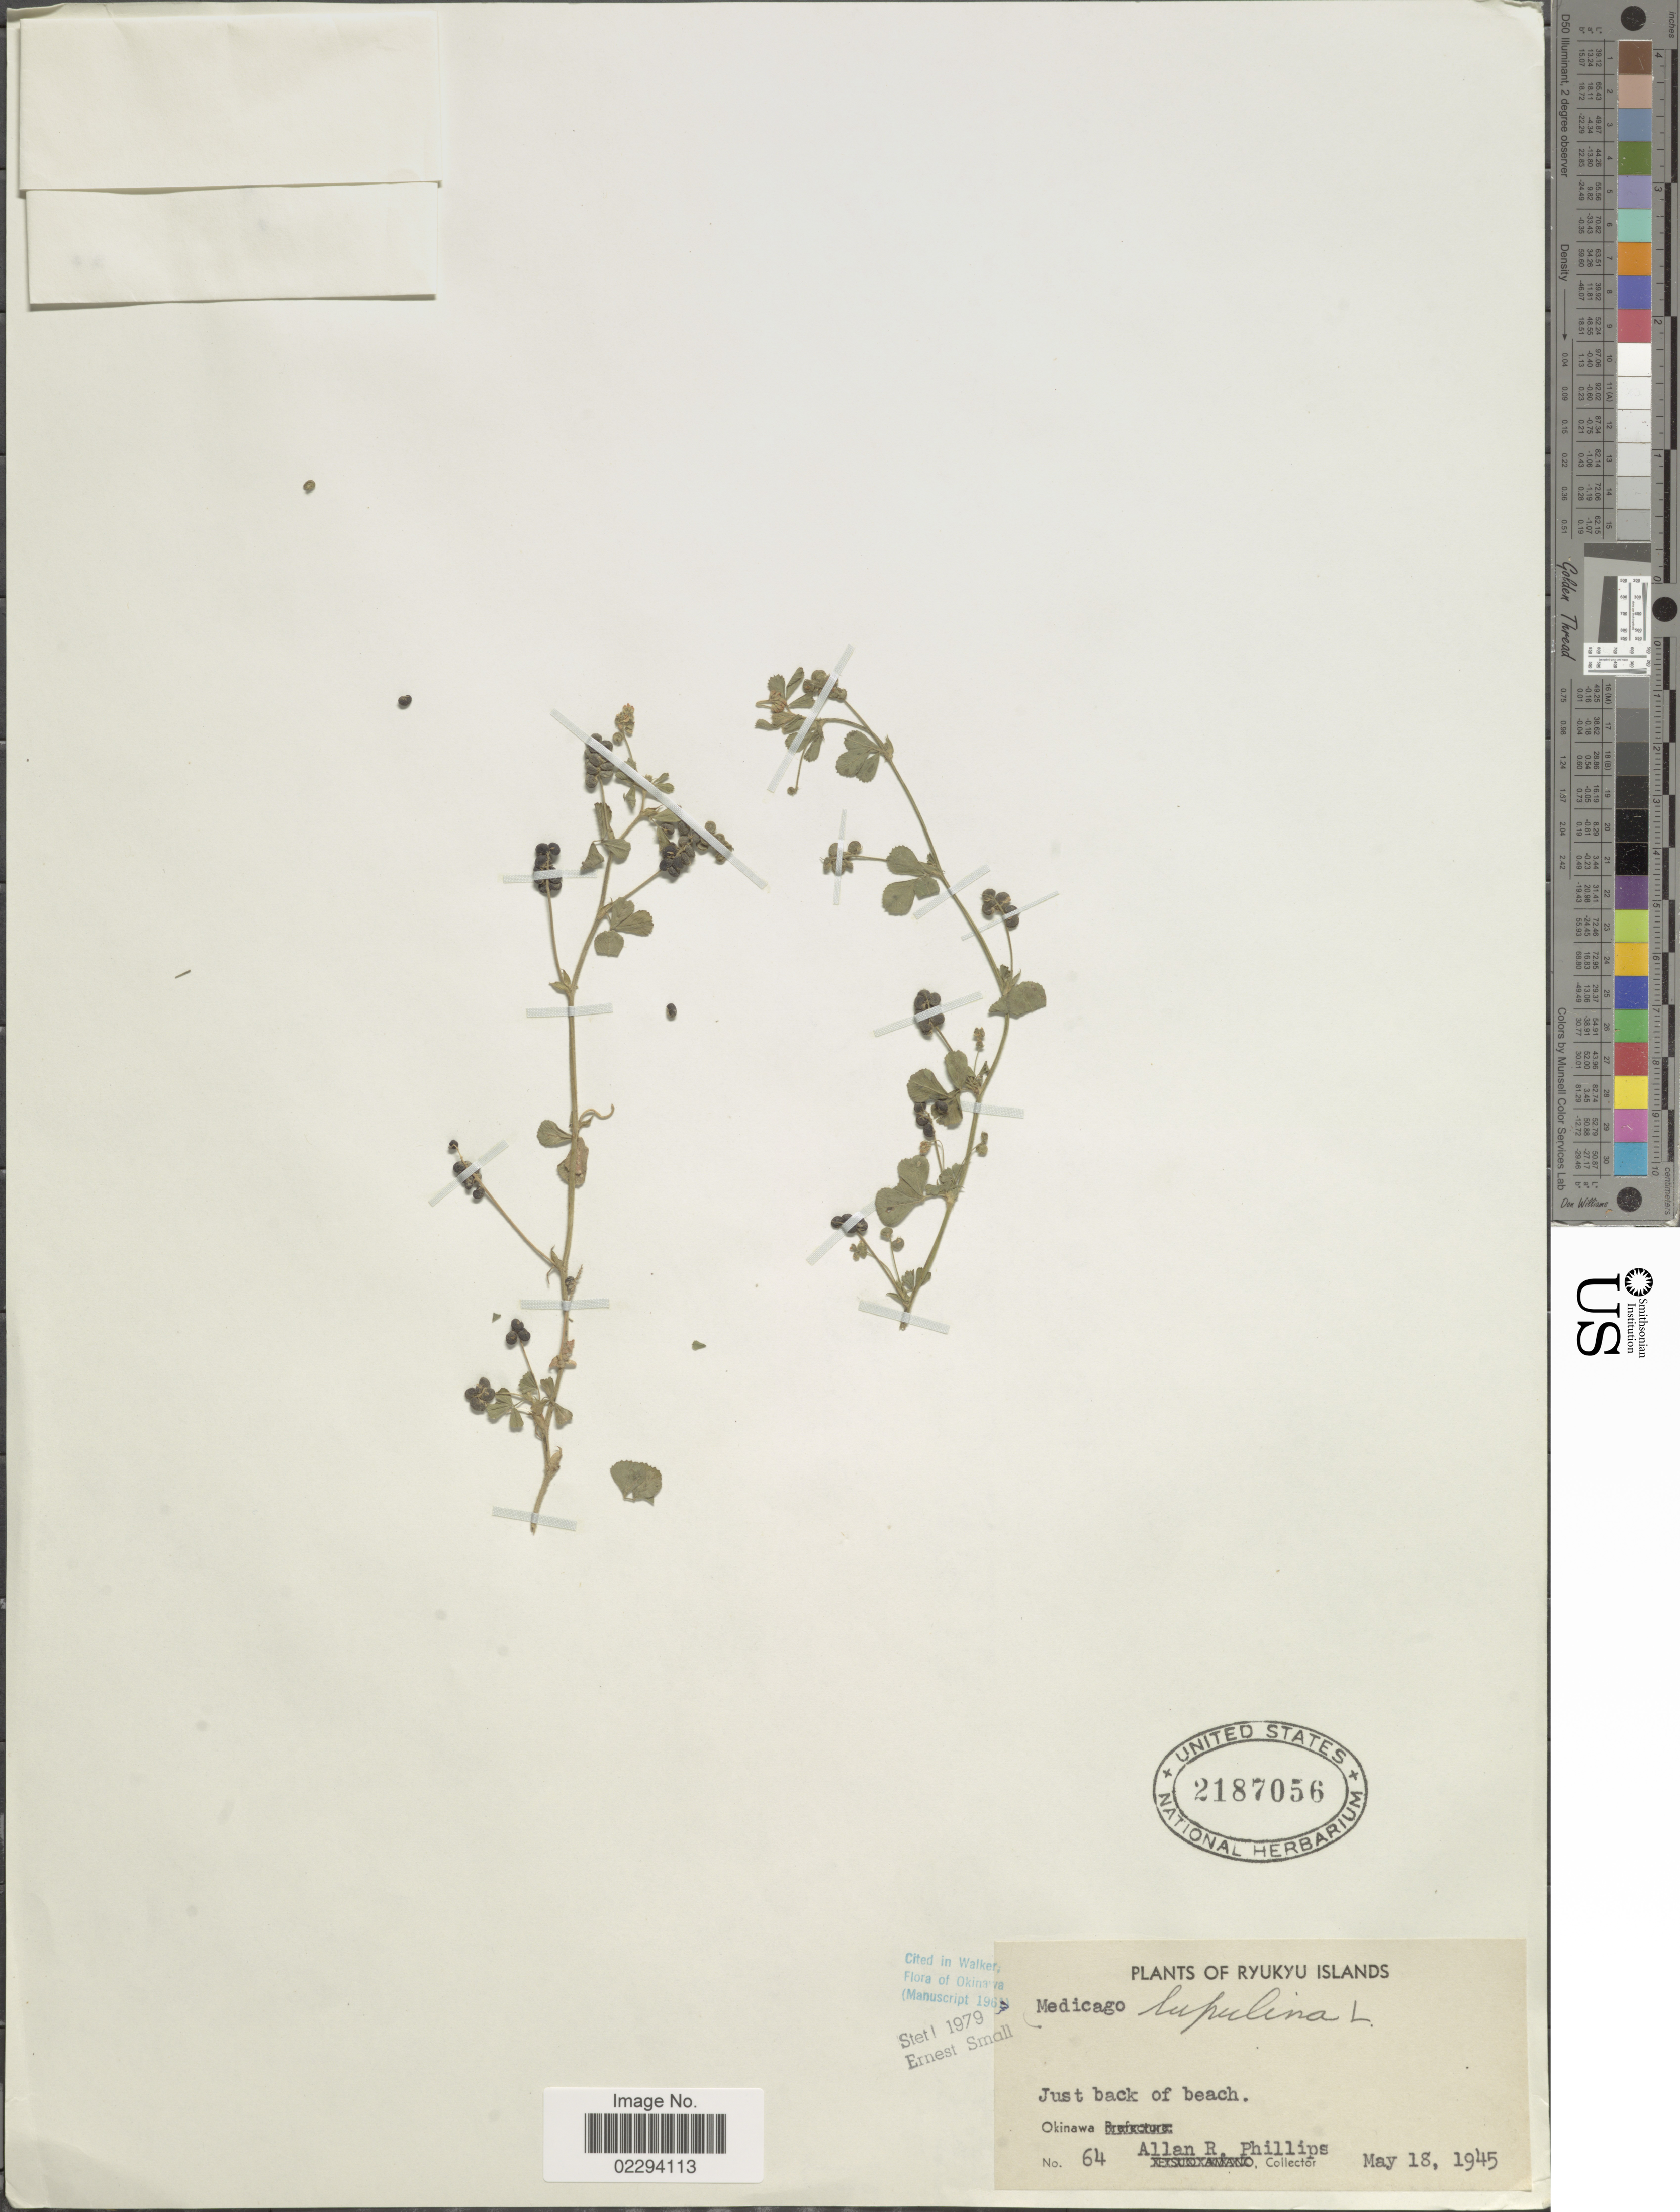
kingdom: Plantae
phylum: Tracheophyta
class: Magnoliopsida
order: Fabales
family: Fabaceae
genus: Medicago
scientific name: Medicago lupulina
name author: L.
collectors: A. R. Phillips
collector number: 64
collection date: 1945-05-18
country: Japan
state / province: Okinawa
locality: Ryukyu Islands. Just back of beach. Okinawa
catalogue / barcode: US 2187056